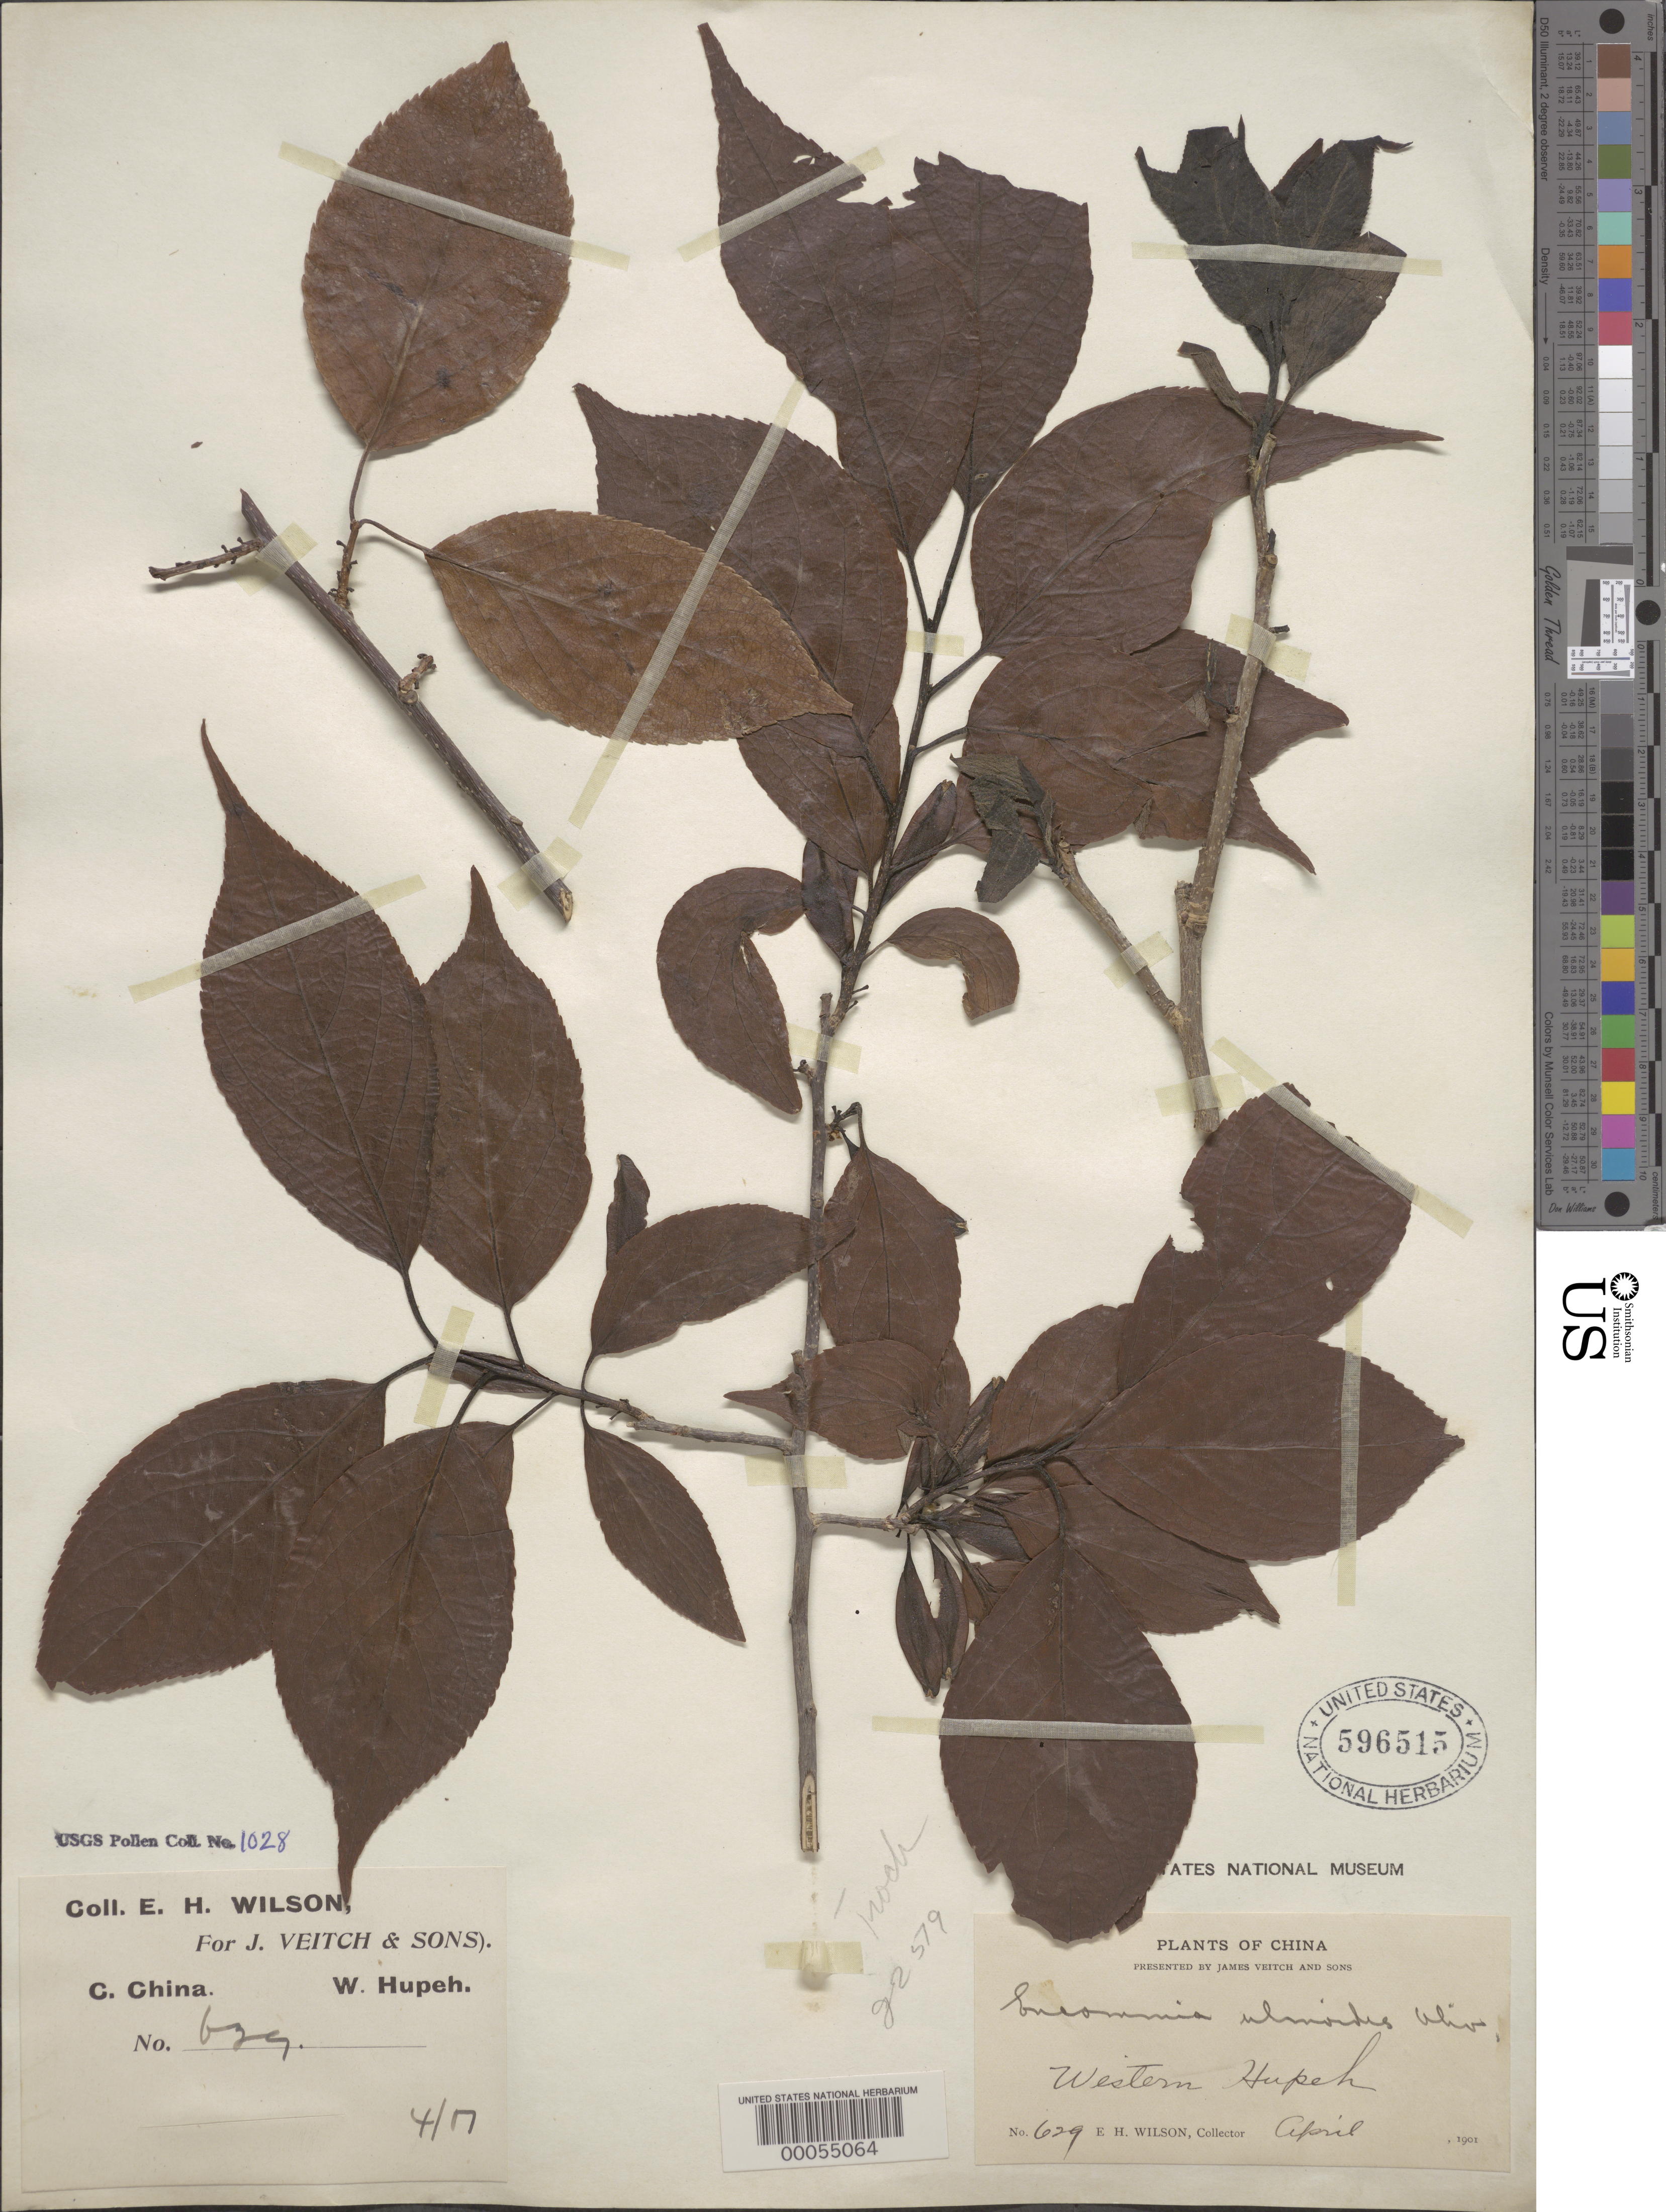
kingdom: Plantae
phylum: Tracheophyta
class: Magnoliopsida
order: Garryales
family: Eucommiaceae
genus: Eucommia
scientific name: Eucommia ulmoides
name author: Oliv.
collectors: E. H. Wilson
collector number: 629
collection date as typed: Apr 1901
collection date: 1901-04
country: China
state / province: Hubei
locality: Western hupeh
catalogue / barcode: US 596515